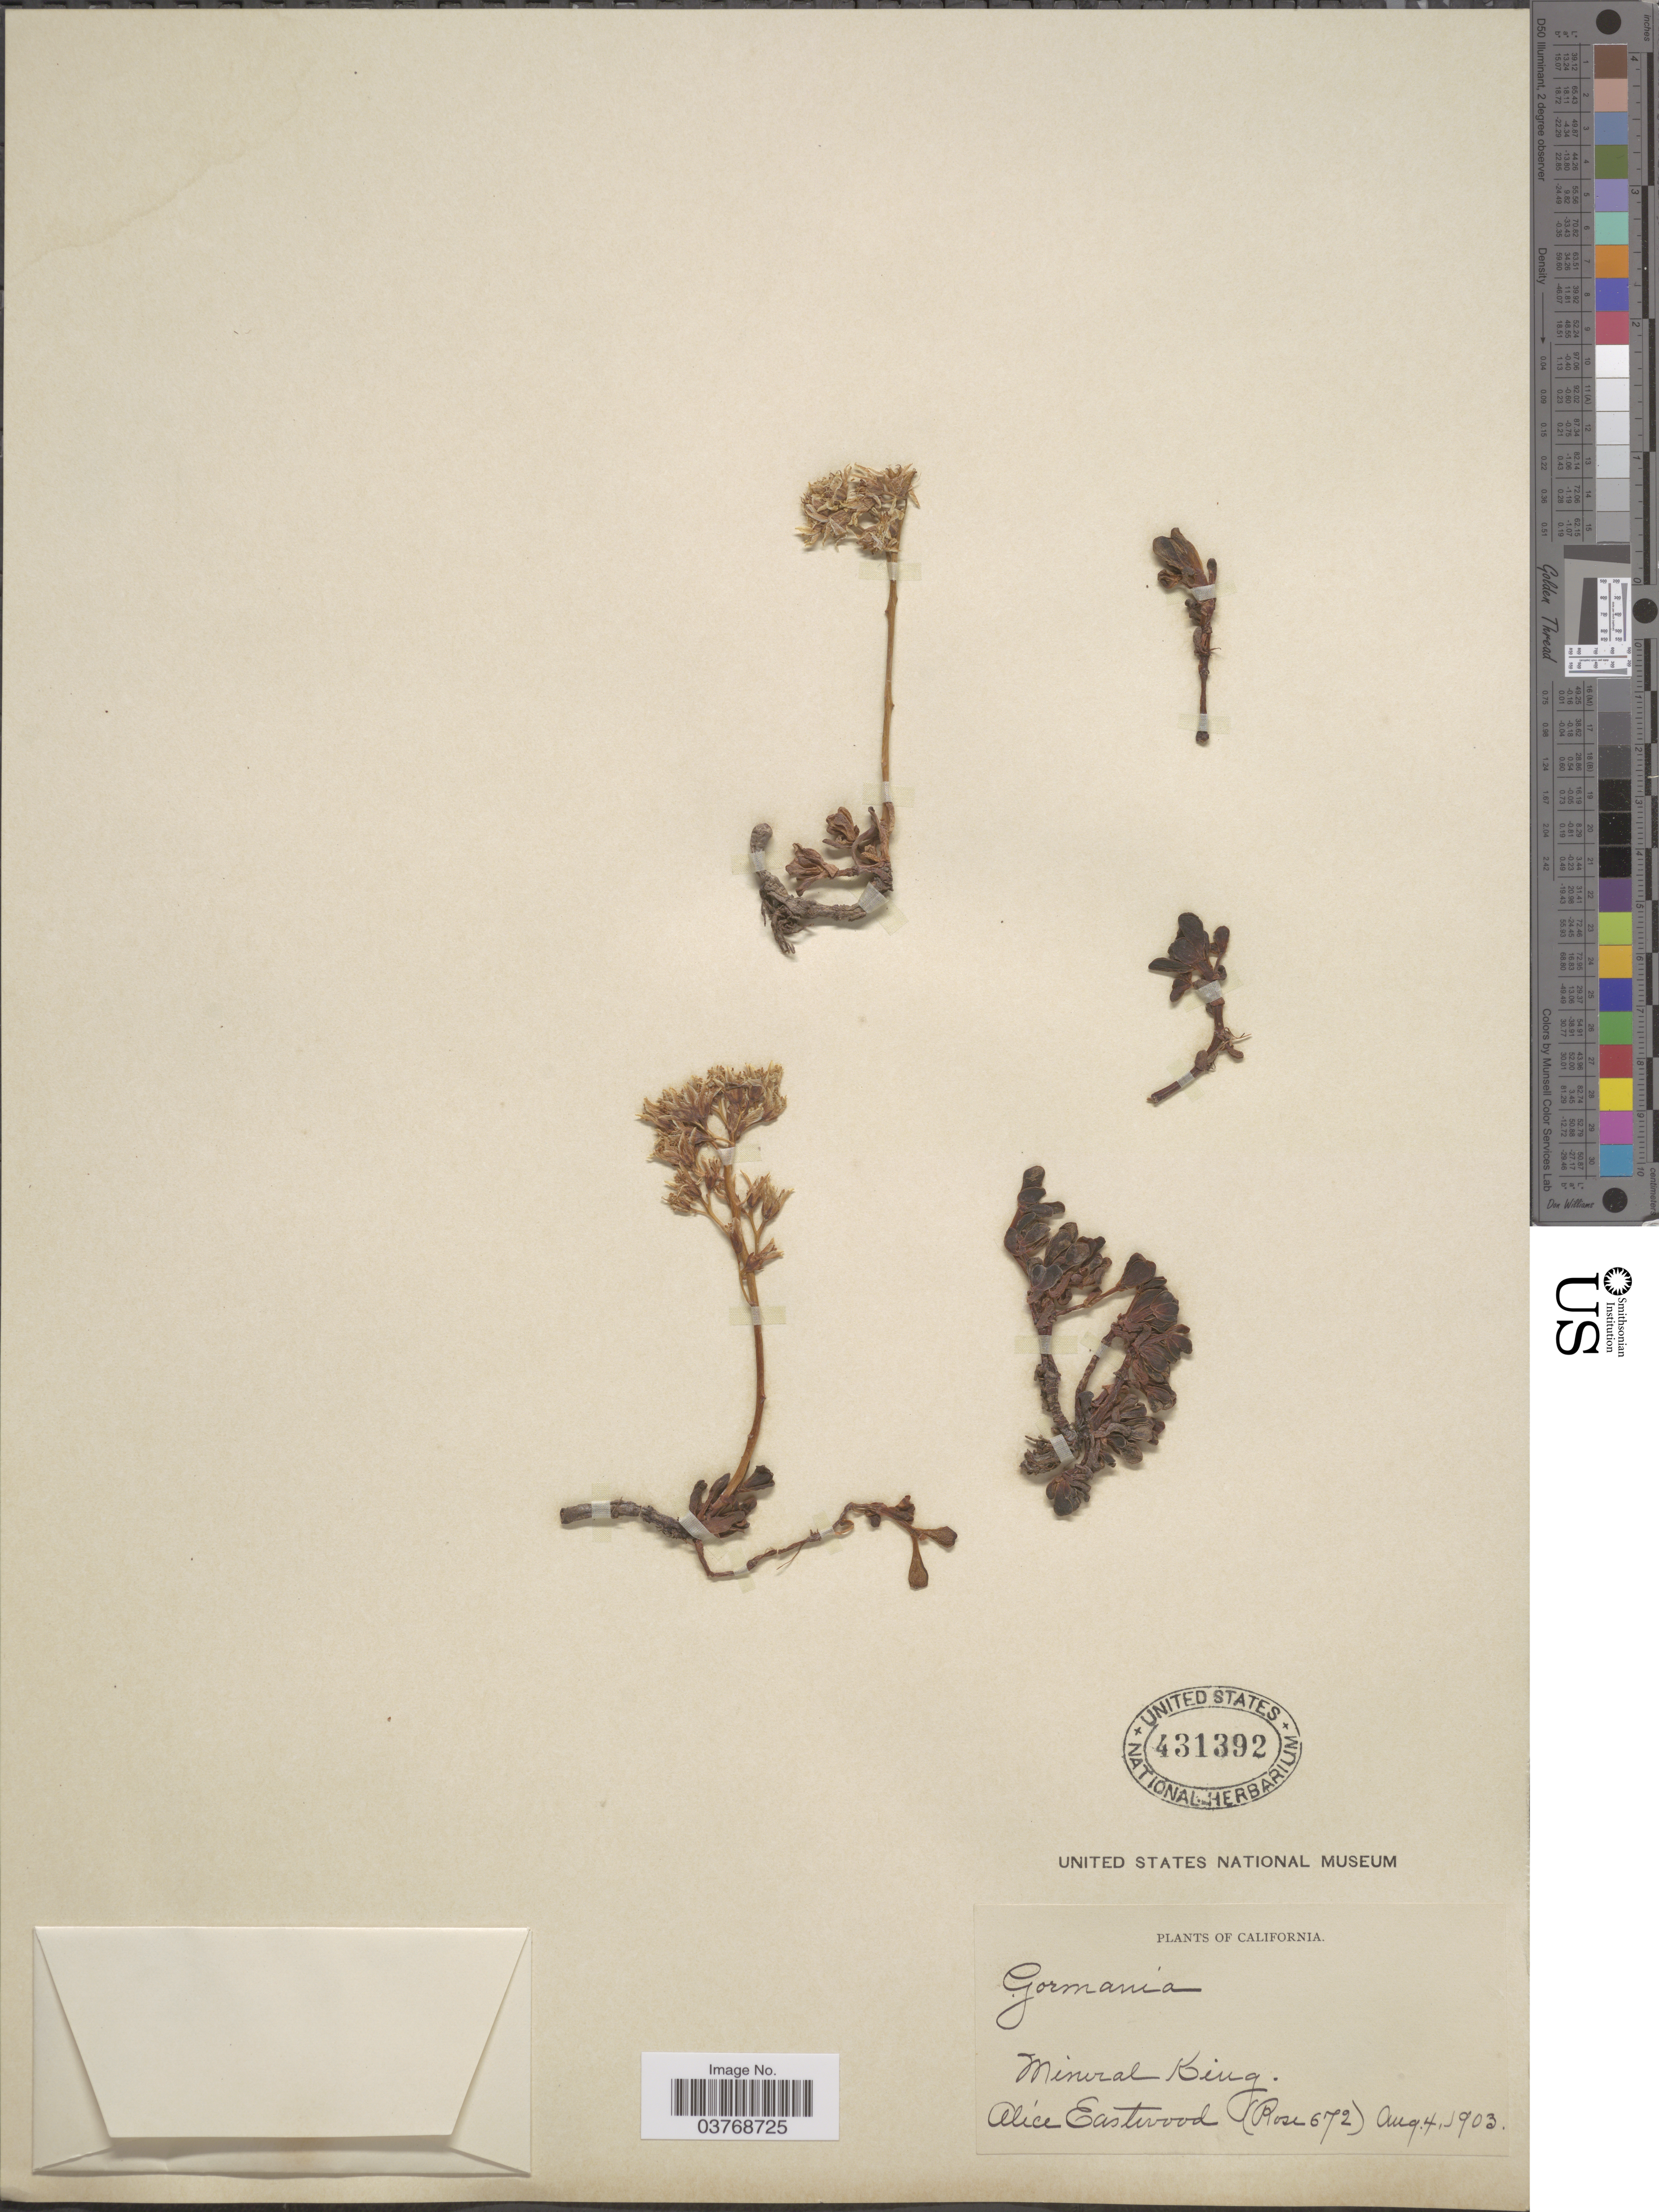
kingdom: Plantae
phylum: Tracheophyta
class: Magnoliopsida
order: Saxifragales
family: Crassulaceae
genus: Sedum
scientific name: Sedum obtusatum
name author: A. Gray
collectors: A. Eastwood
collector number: Rose672?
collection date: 1903-08-04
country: United States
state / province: California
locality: Mineral King.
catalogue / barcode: US 431392